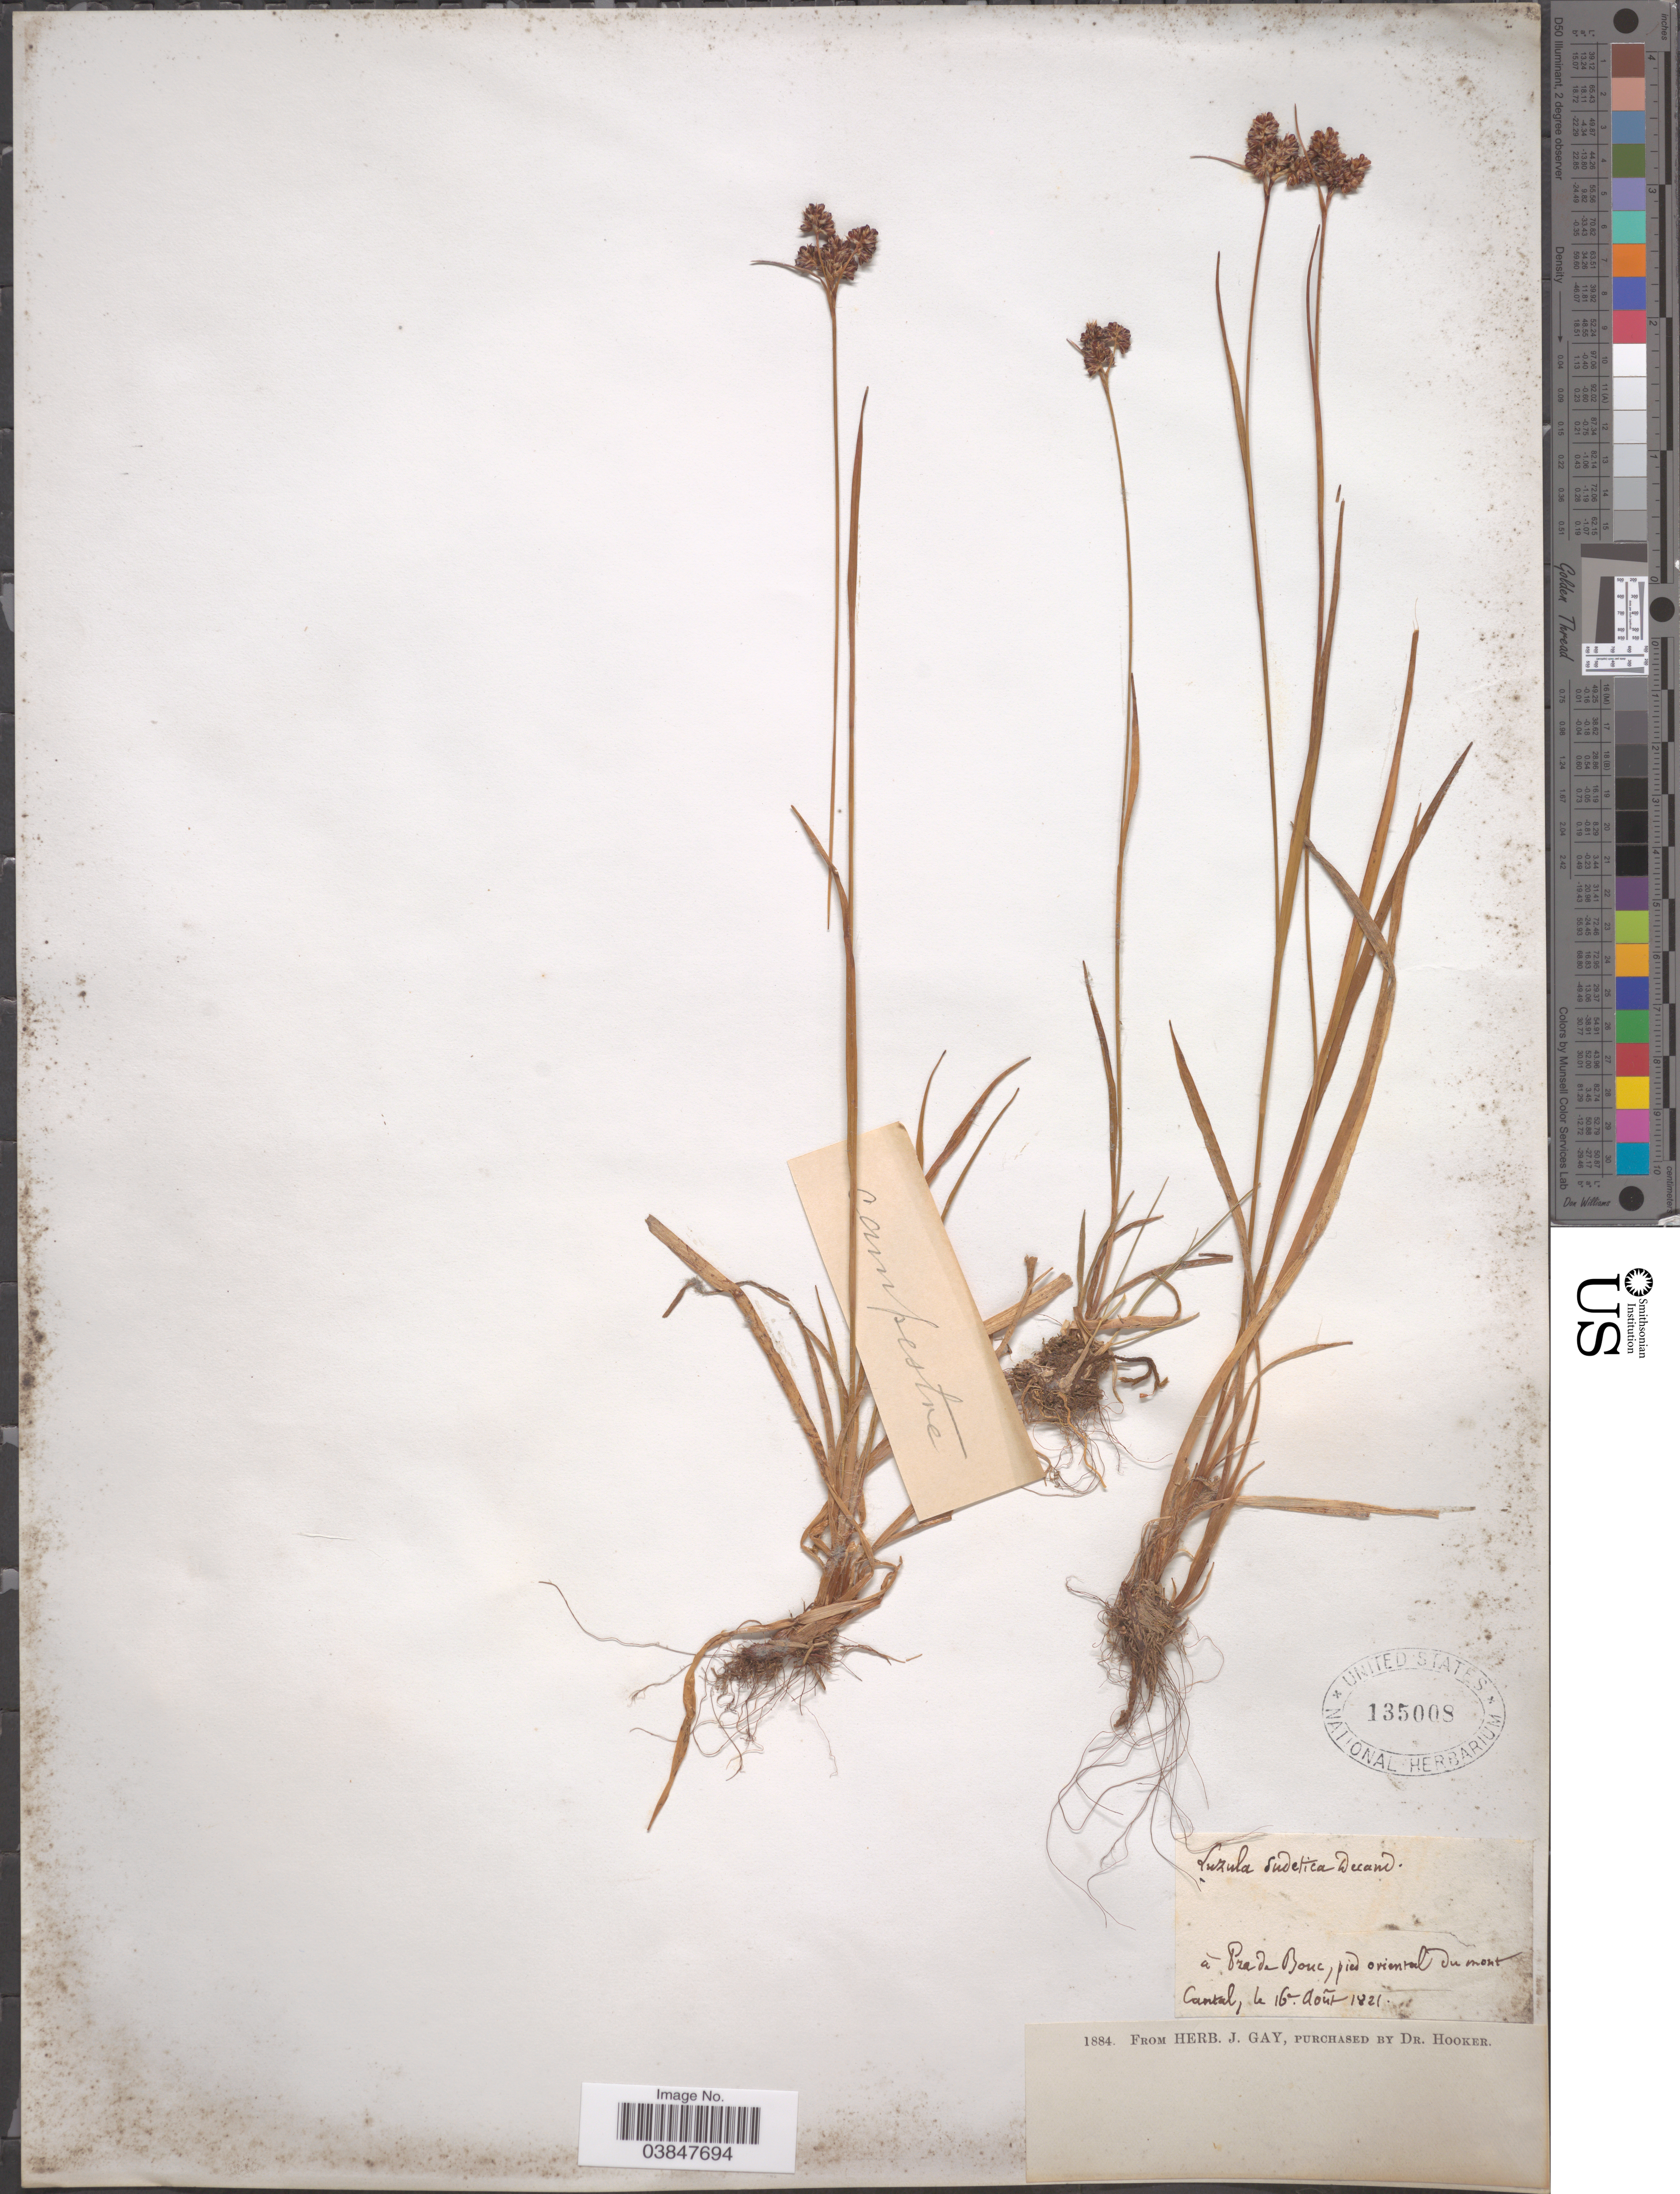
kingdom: Plantae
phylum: Tracheophyta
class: Liliopsida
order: Poales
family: Juncaceae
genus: Luzula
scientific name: Luzula campestris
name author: (L.) DC.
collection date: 1821-08-16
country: France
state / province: Auvergne-Rhône-Alpes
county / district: Cantal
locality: À Pra de Bouc, pied oriental du mont Cantal.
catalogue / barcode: US 135008